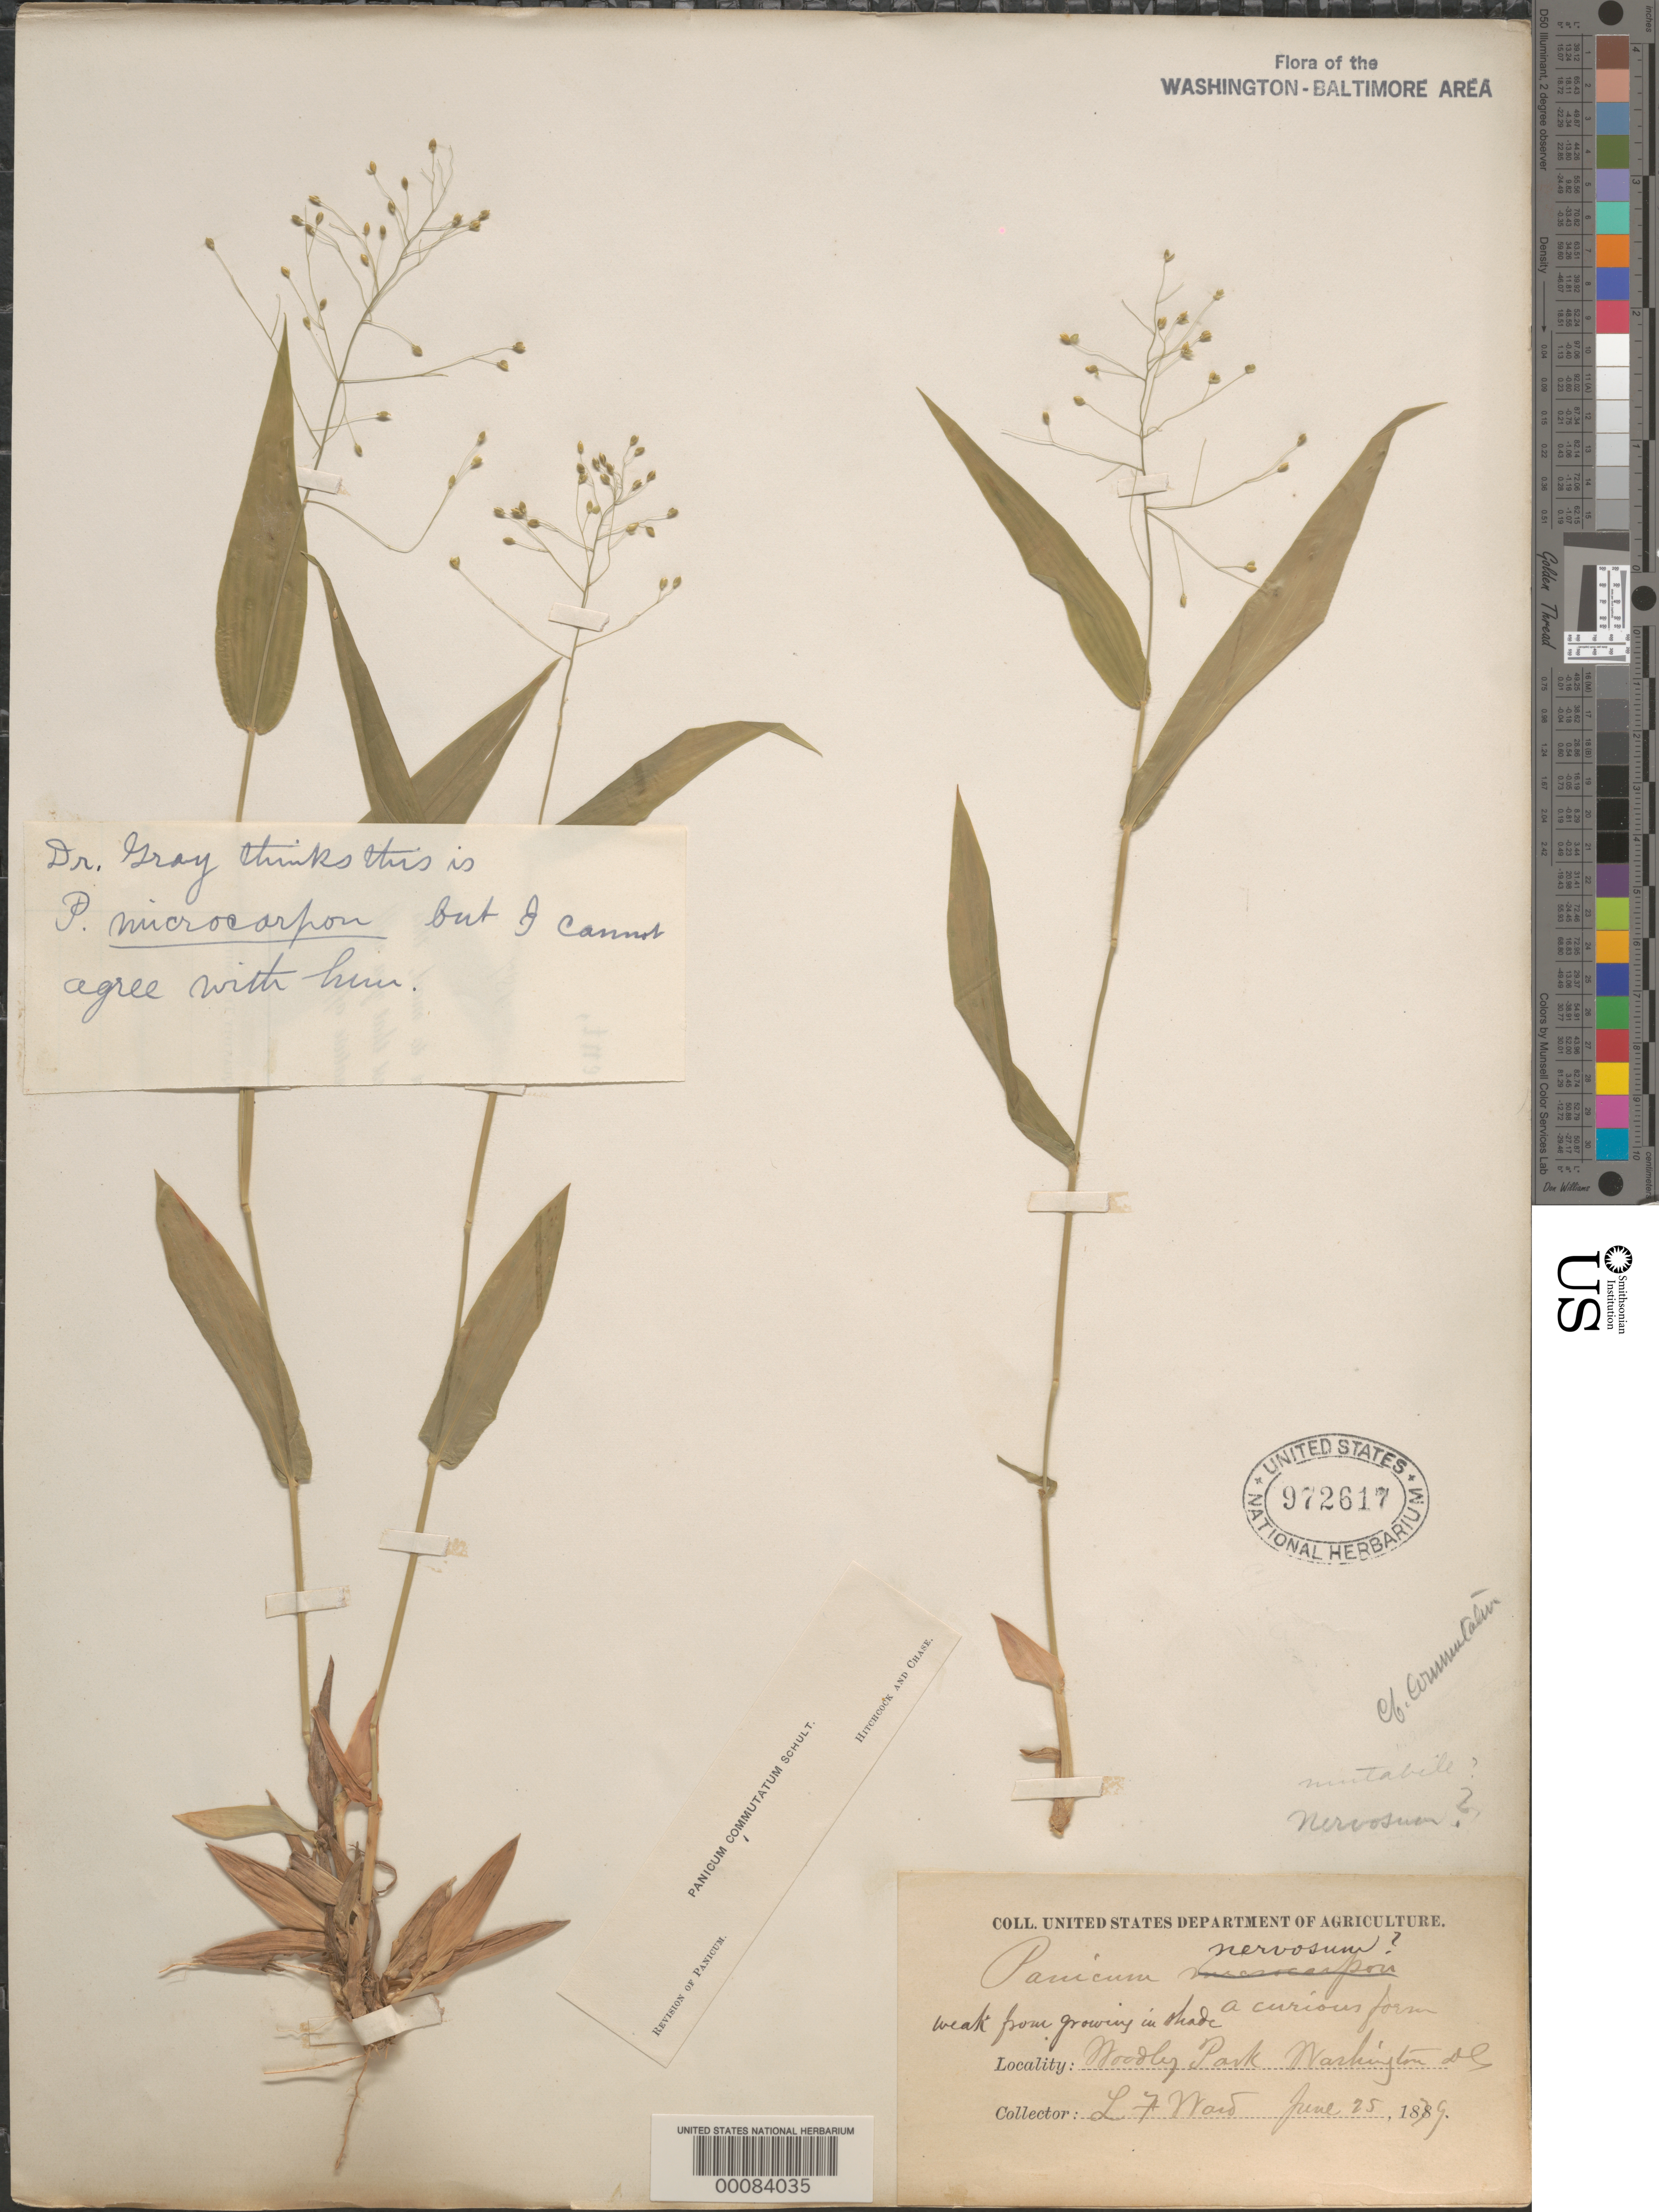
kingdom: Plantae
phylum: Tracheophyta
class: Liliopsida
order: Poales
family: Poaceae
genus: Dichanthelium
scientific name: Dichanthelium commutatum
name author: (Schult.) Gould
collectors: L. F. Ward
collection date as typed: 25 Jun 1879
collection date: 1879-06-25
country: United States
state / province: District of Columbia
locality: Woodley Park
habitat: Shaded area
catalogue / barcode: US 972617